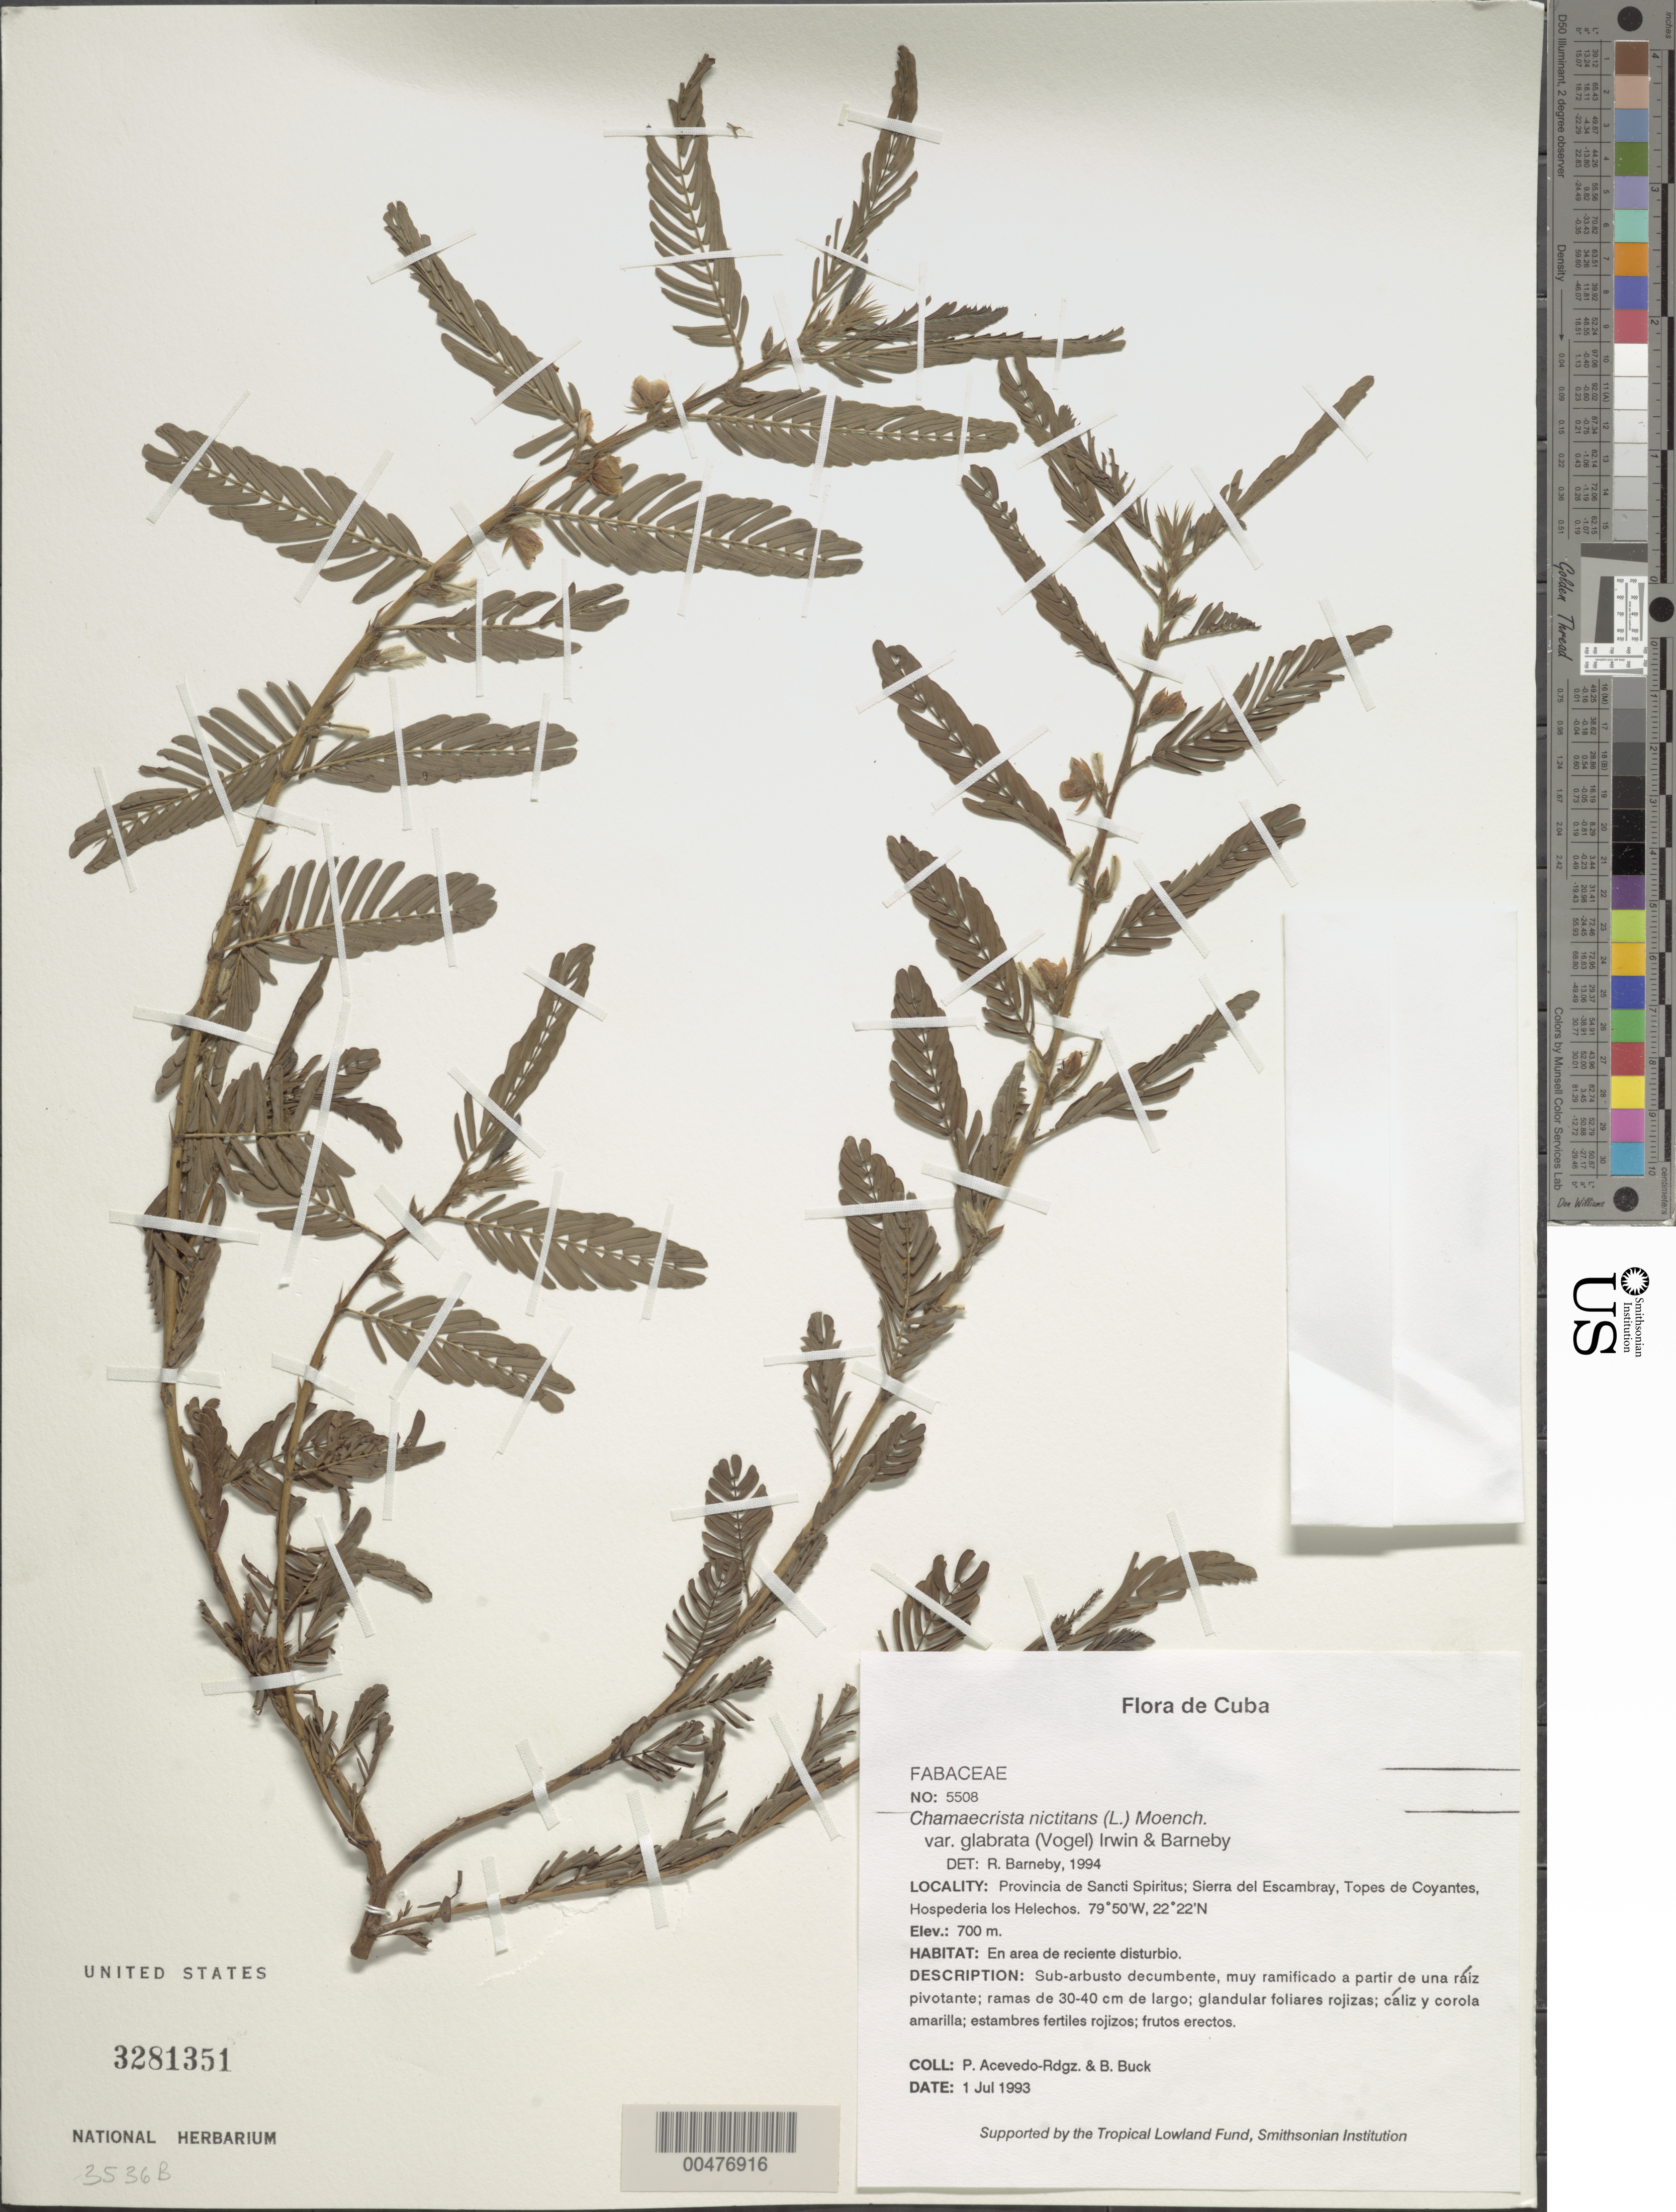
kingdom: Plantae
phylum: Tracheophyta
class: Magnoliopsida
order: Fabales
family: Fabaceae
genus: Chamaecrista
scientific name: Chamaecrista nictitans var. glabrata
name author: (Vogel) H.S. Irwin & Barneby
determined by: Barneby, Rupert C., (NY)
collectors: P. Acevedo-Rodr. & B. Buck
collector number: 5508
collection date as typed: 01 Jul 1993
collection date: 1993-07-01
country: Cuba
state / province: Sancti Spiritus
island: Cuba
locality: Sierra del Escambray, Topes de Coyantes, Hospederia los Helechos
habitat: En area de reciente disturbio.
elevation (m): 700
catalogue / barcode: US 3281351